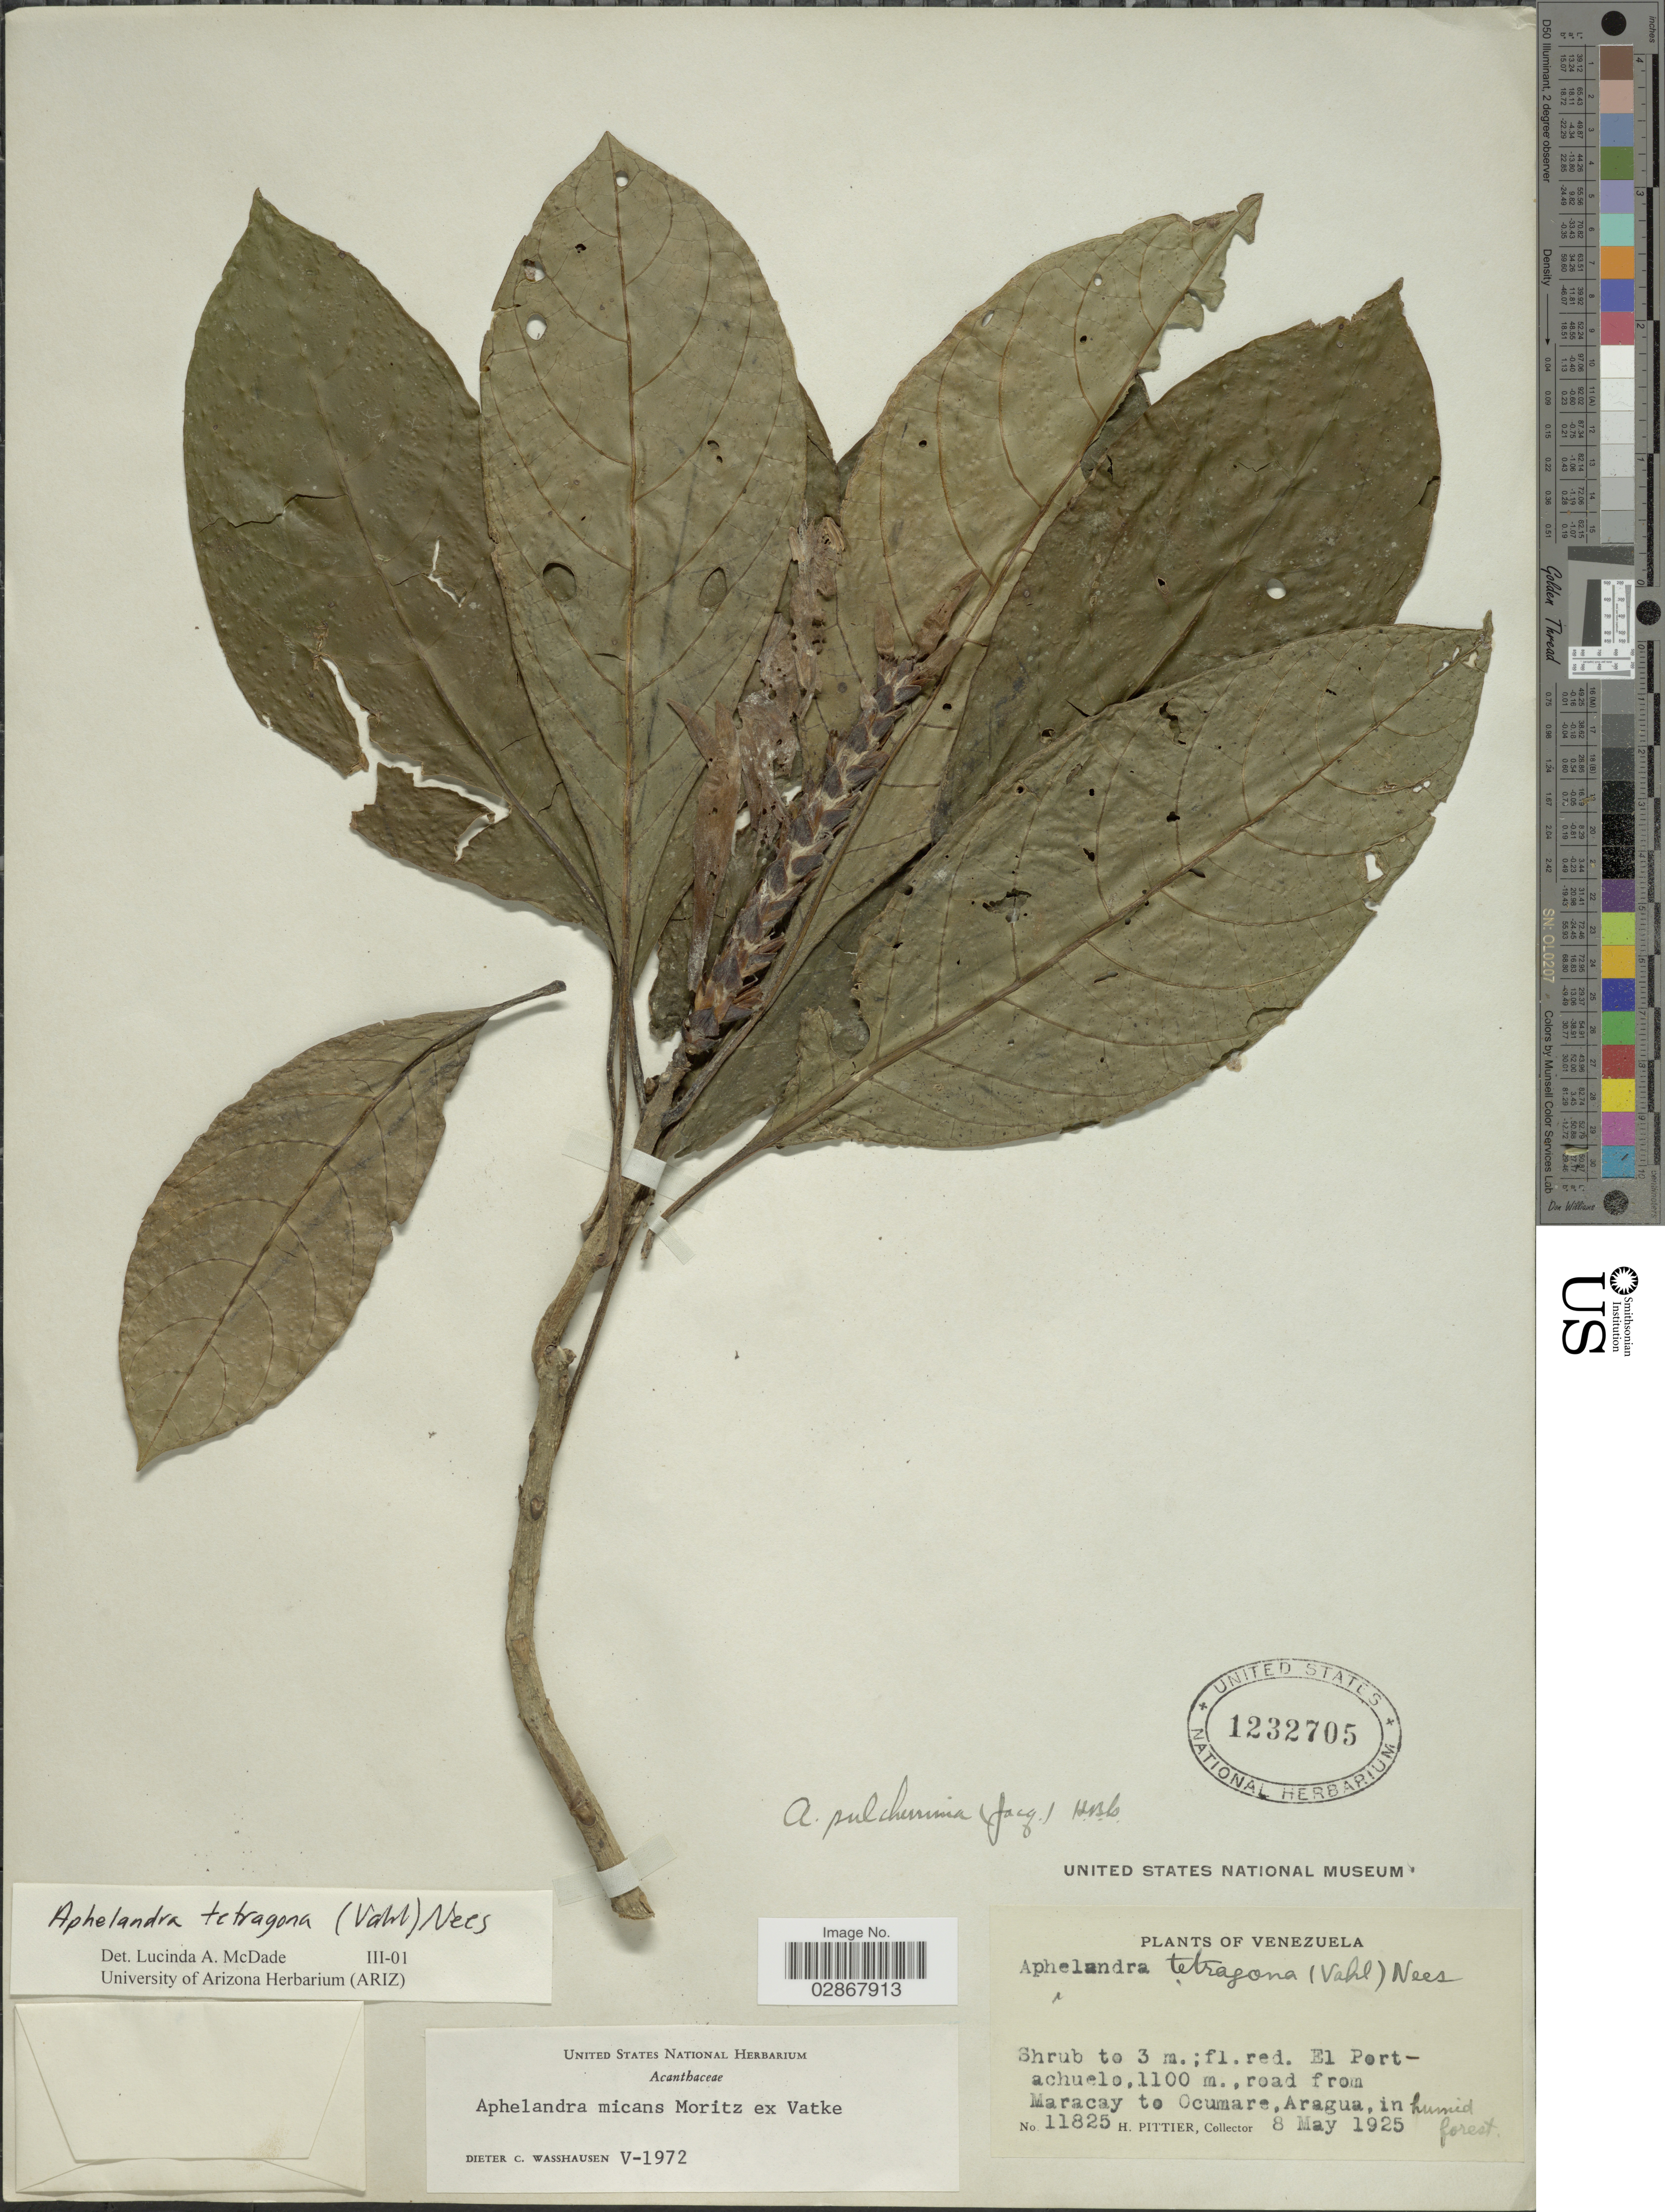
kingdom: Plantae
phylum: Tracheophyta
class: Magnoliopsida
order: Lamiales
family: Acanthaceae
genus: Aphelandra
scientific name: Aphelandra tetragona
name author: (Vahl) Nees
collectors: H. F. Pittier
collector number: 11825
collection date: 1925-05-08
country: Venezuela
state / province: Aragua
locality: El Portachuelo, road from Maracay to Ocumare.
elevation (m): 1100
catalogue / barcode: US 1232705